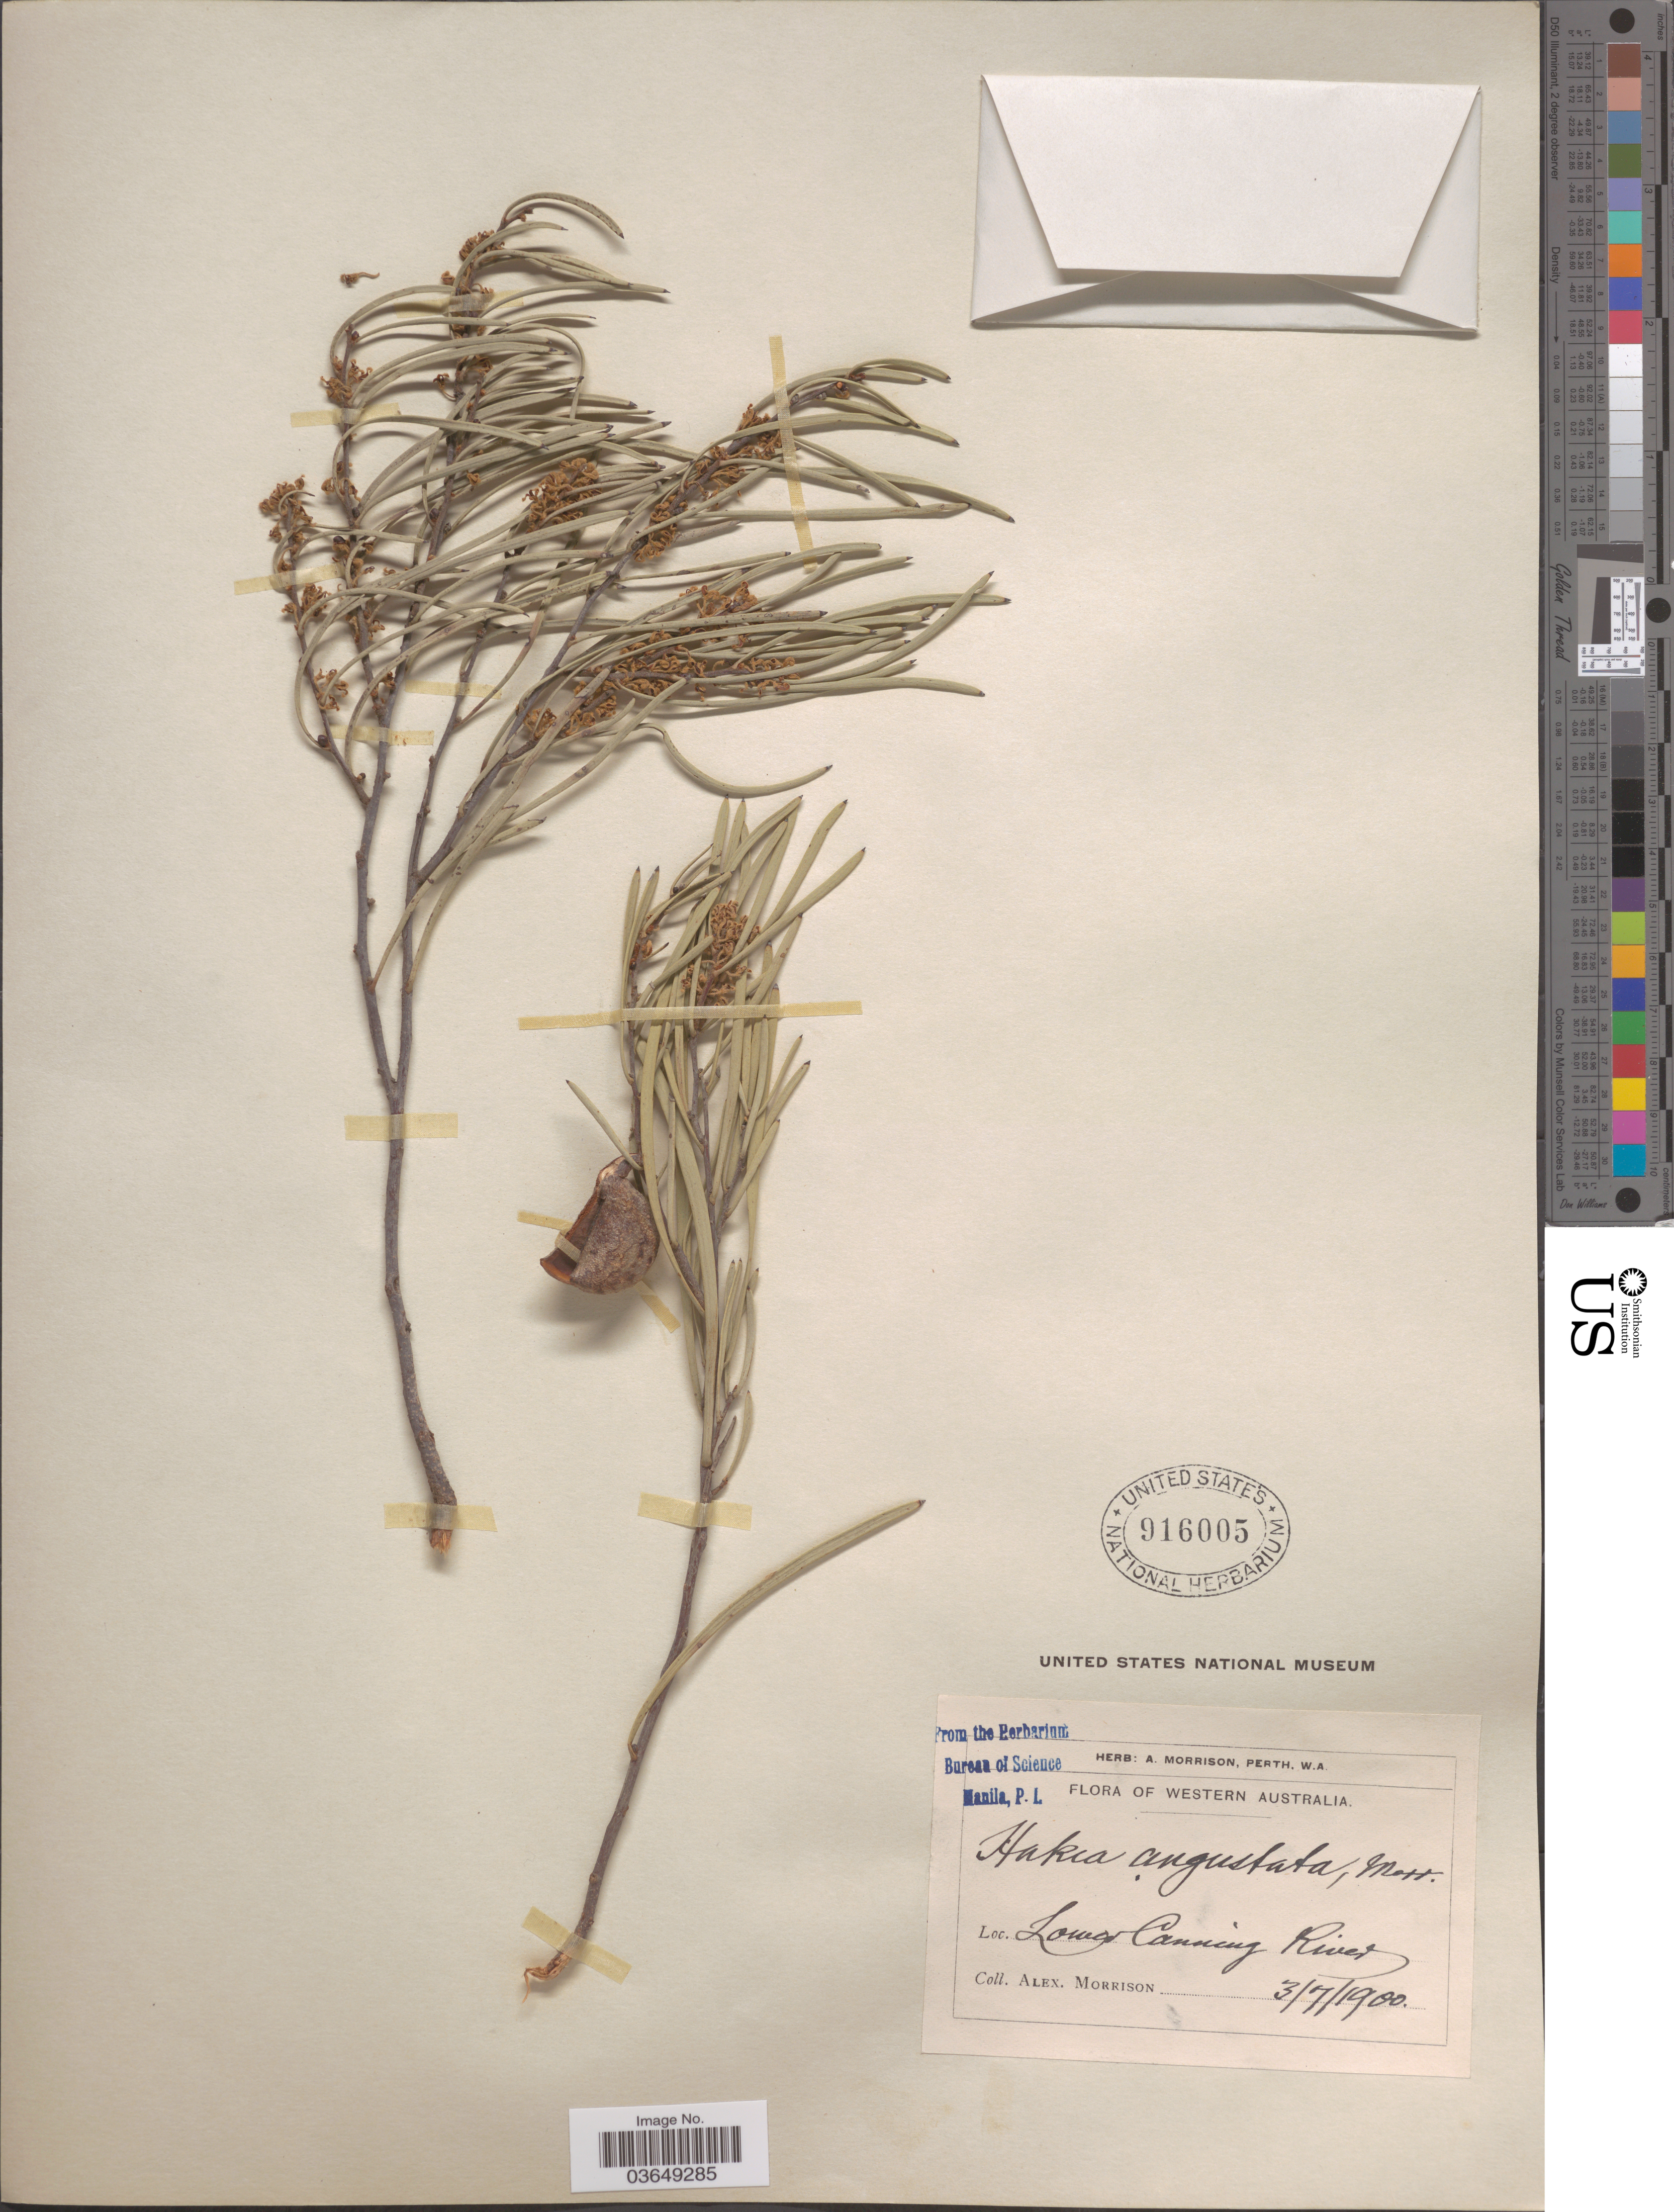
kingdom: Plantae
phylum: Tracheophyta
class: Magnoliopsida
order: Proteales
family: Proteaceae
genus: Hakea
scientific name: Hakea angustata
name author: Morr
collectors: A. Morrison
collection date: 1900-07-03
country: Australia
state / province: Western Australia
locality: Lower Canning River.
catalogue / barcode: US 916005